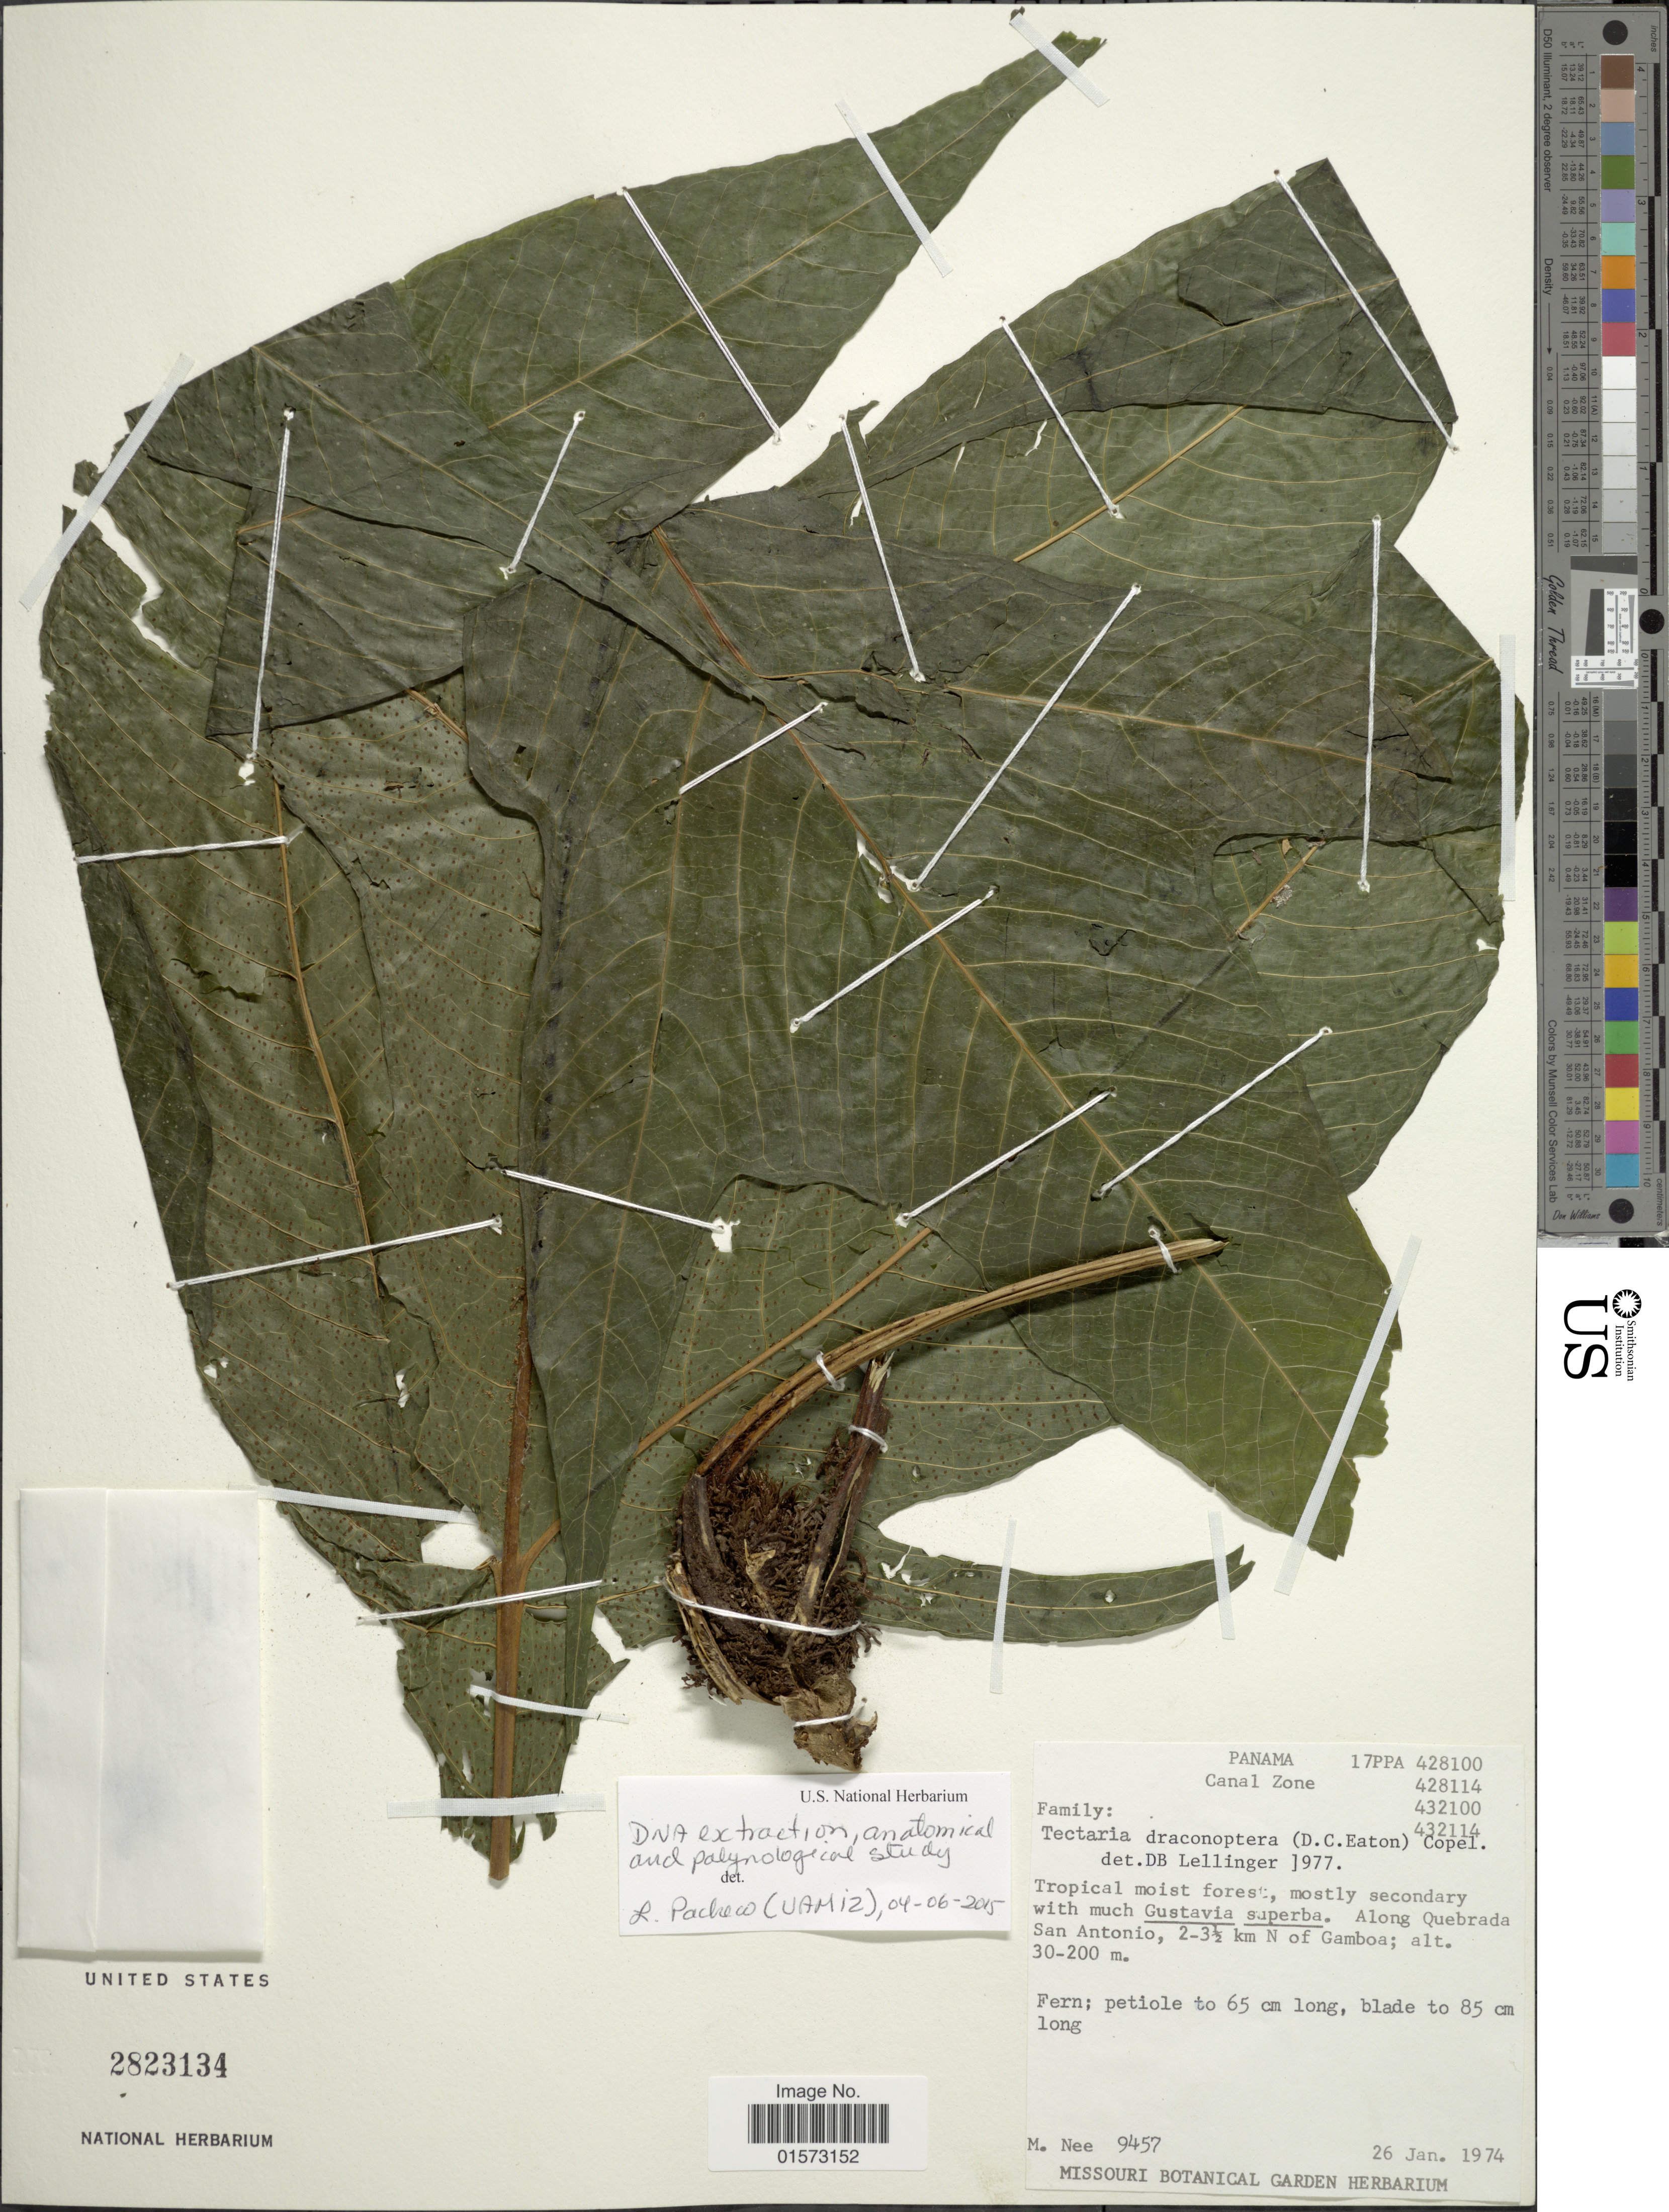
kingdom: Plantae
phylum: Tracheophyta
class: Polypodiopsida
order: Polypodiales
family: Tectariaceae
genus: Tectaria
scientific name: Tectaria draconoptera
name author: (D.C. Eaton) Copel.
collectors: M. Nee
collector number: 9457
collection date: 1974-01-26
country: Panama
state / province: Colón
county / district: Canal Zone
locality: Canal Zone, Along Quebrada San Antonio, 2-3½ km N of Gamboa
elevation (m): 30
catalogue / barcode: US 2823134